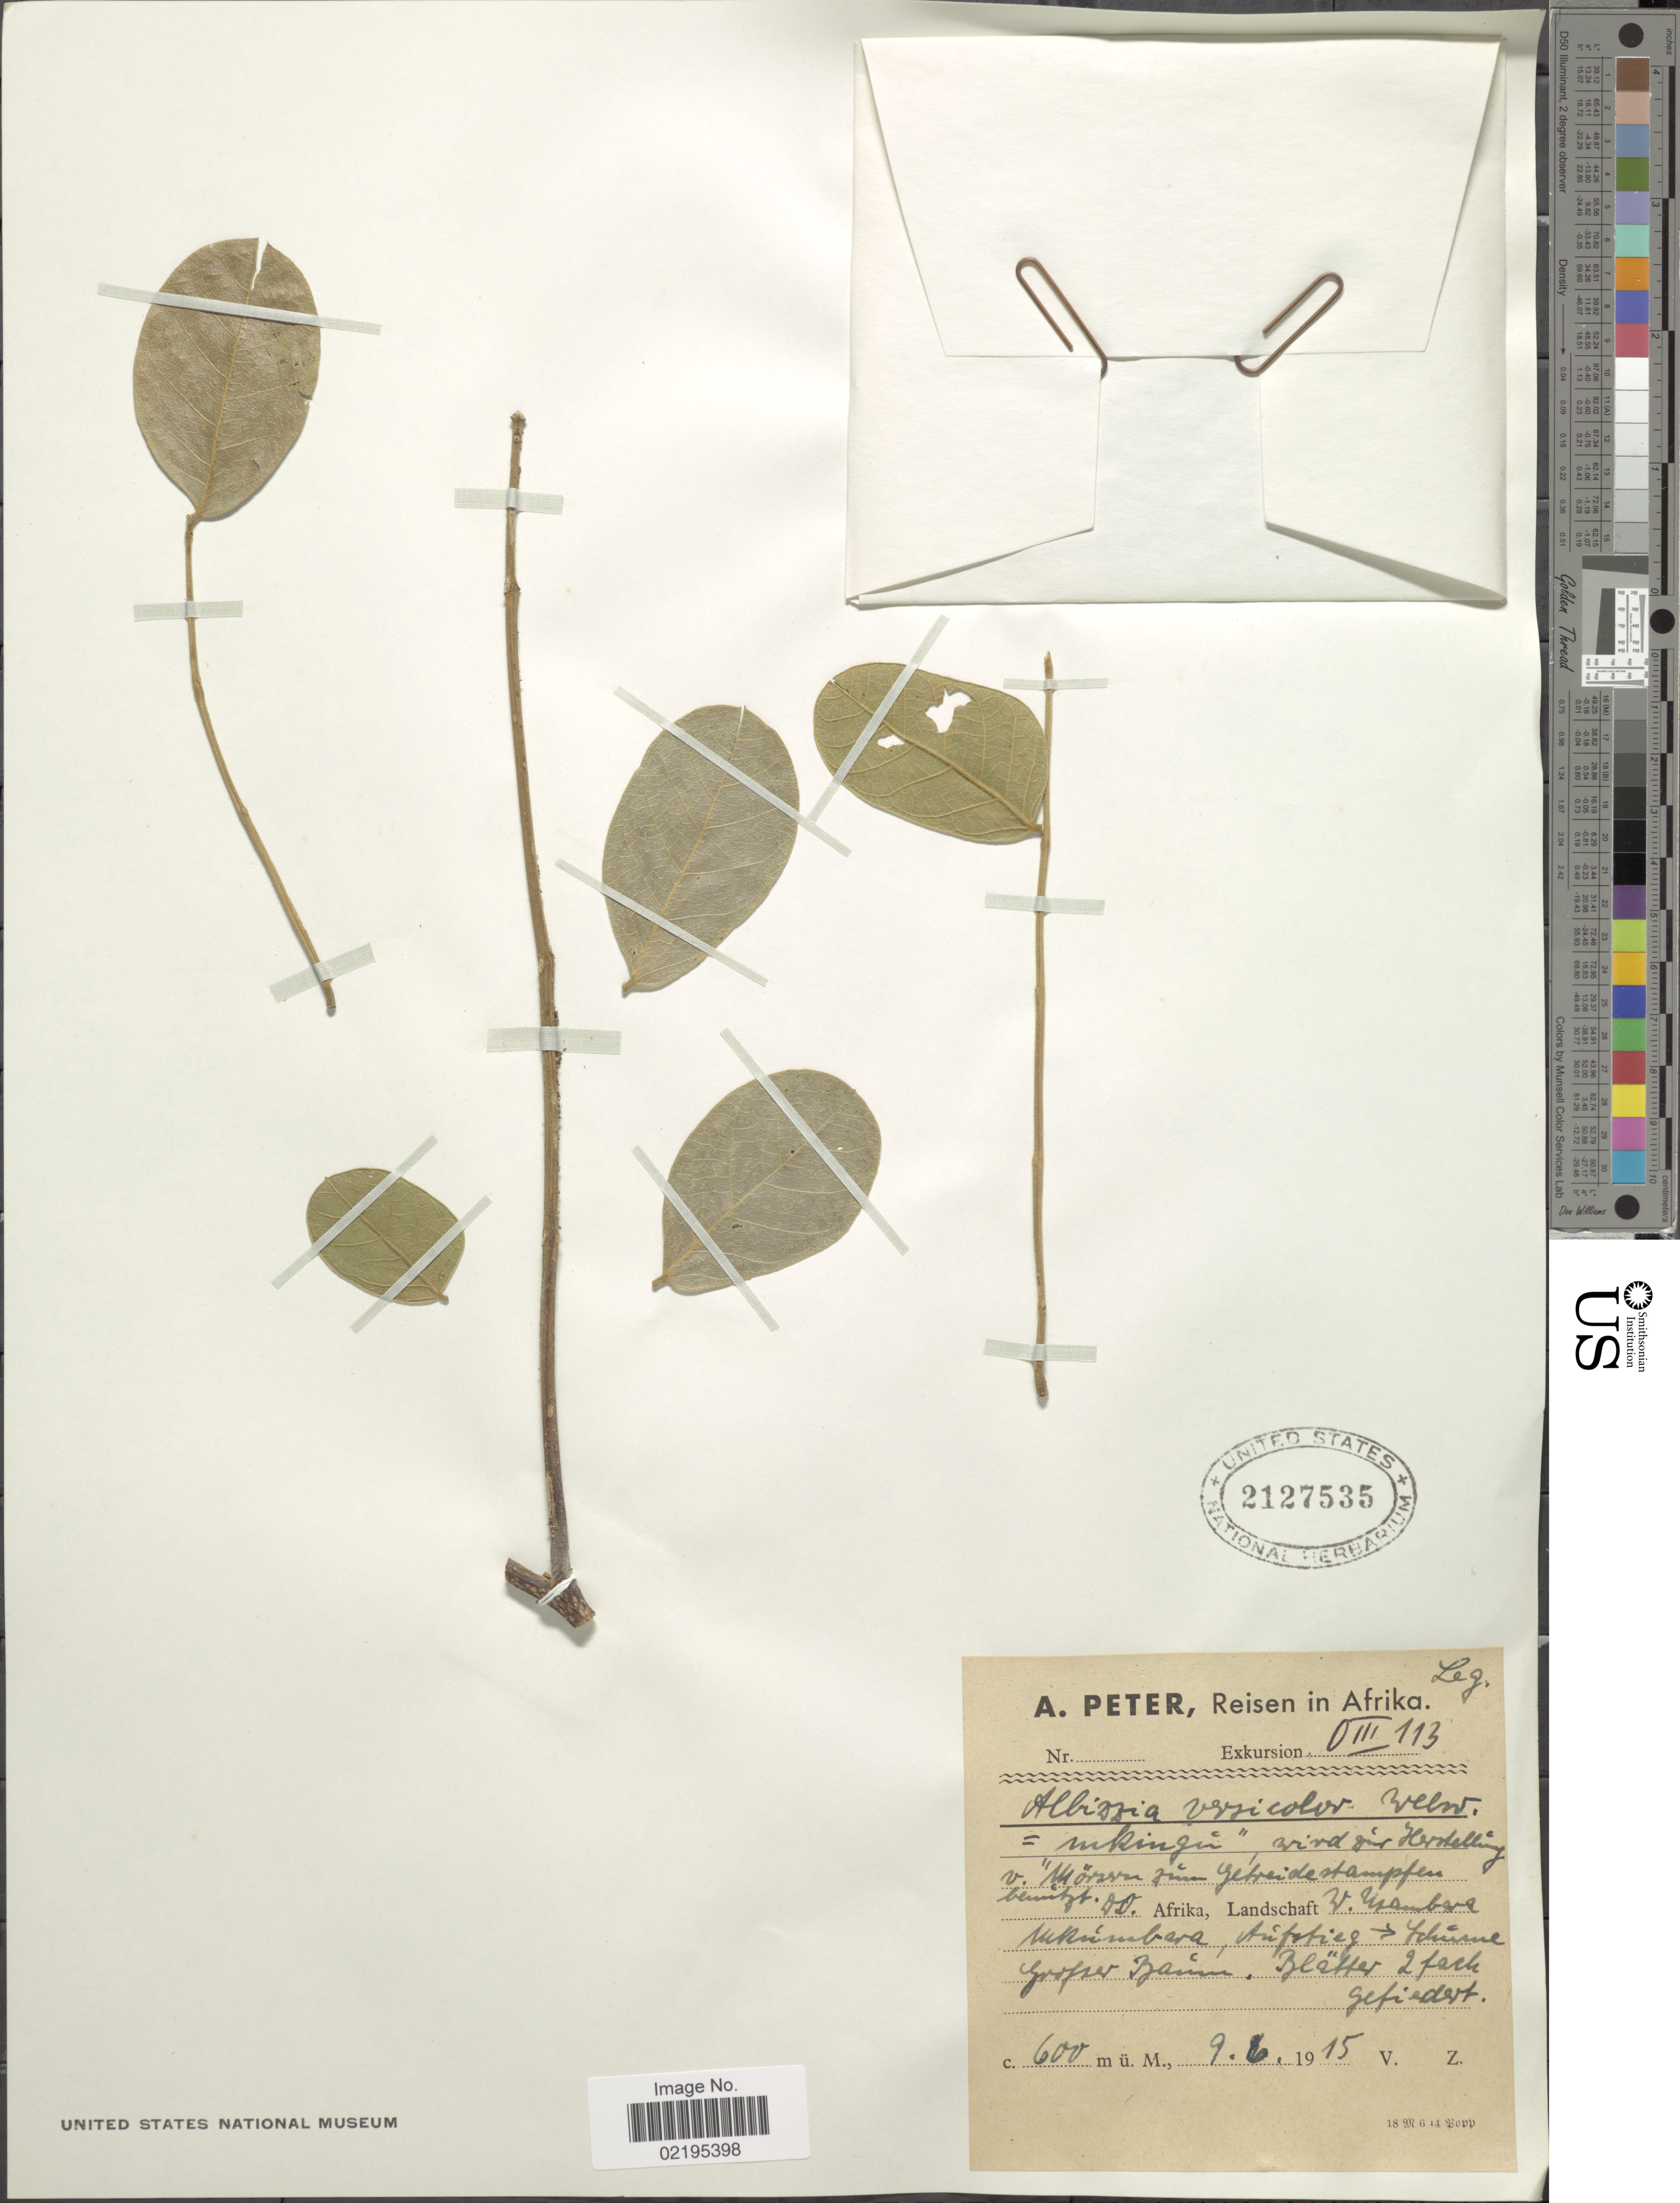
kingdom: Plantae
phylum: Tracheophyta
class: Magnoliopsida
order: Fabales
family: Fabaceae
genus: Albizia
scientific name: Albizia versicolor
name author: Welw. ex Oliv.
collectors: A. Peter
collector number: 0III113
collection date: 1915-06-09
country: Tanzania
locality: Afrika, W. Usambara [illegible text]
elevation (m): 600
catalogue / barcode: US 2127535